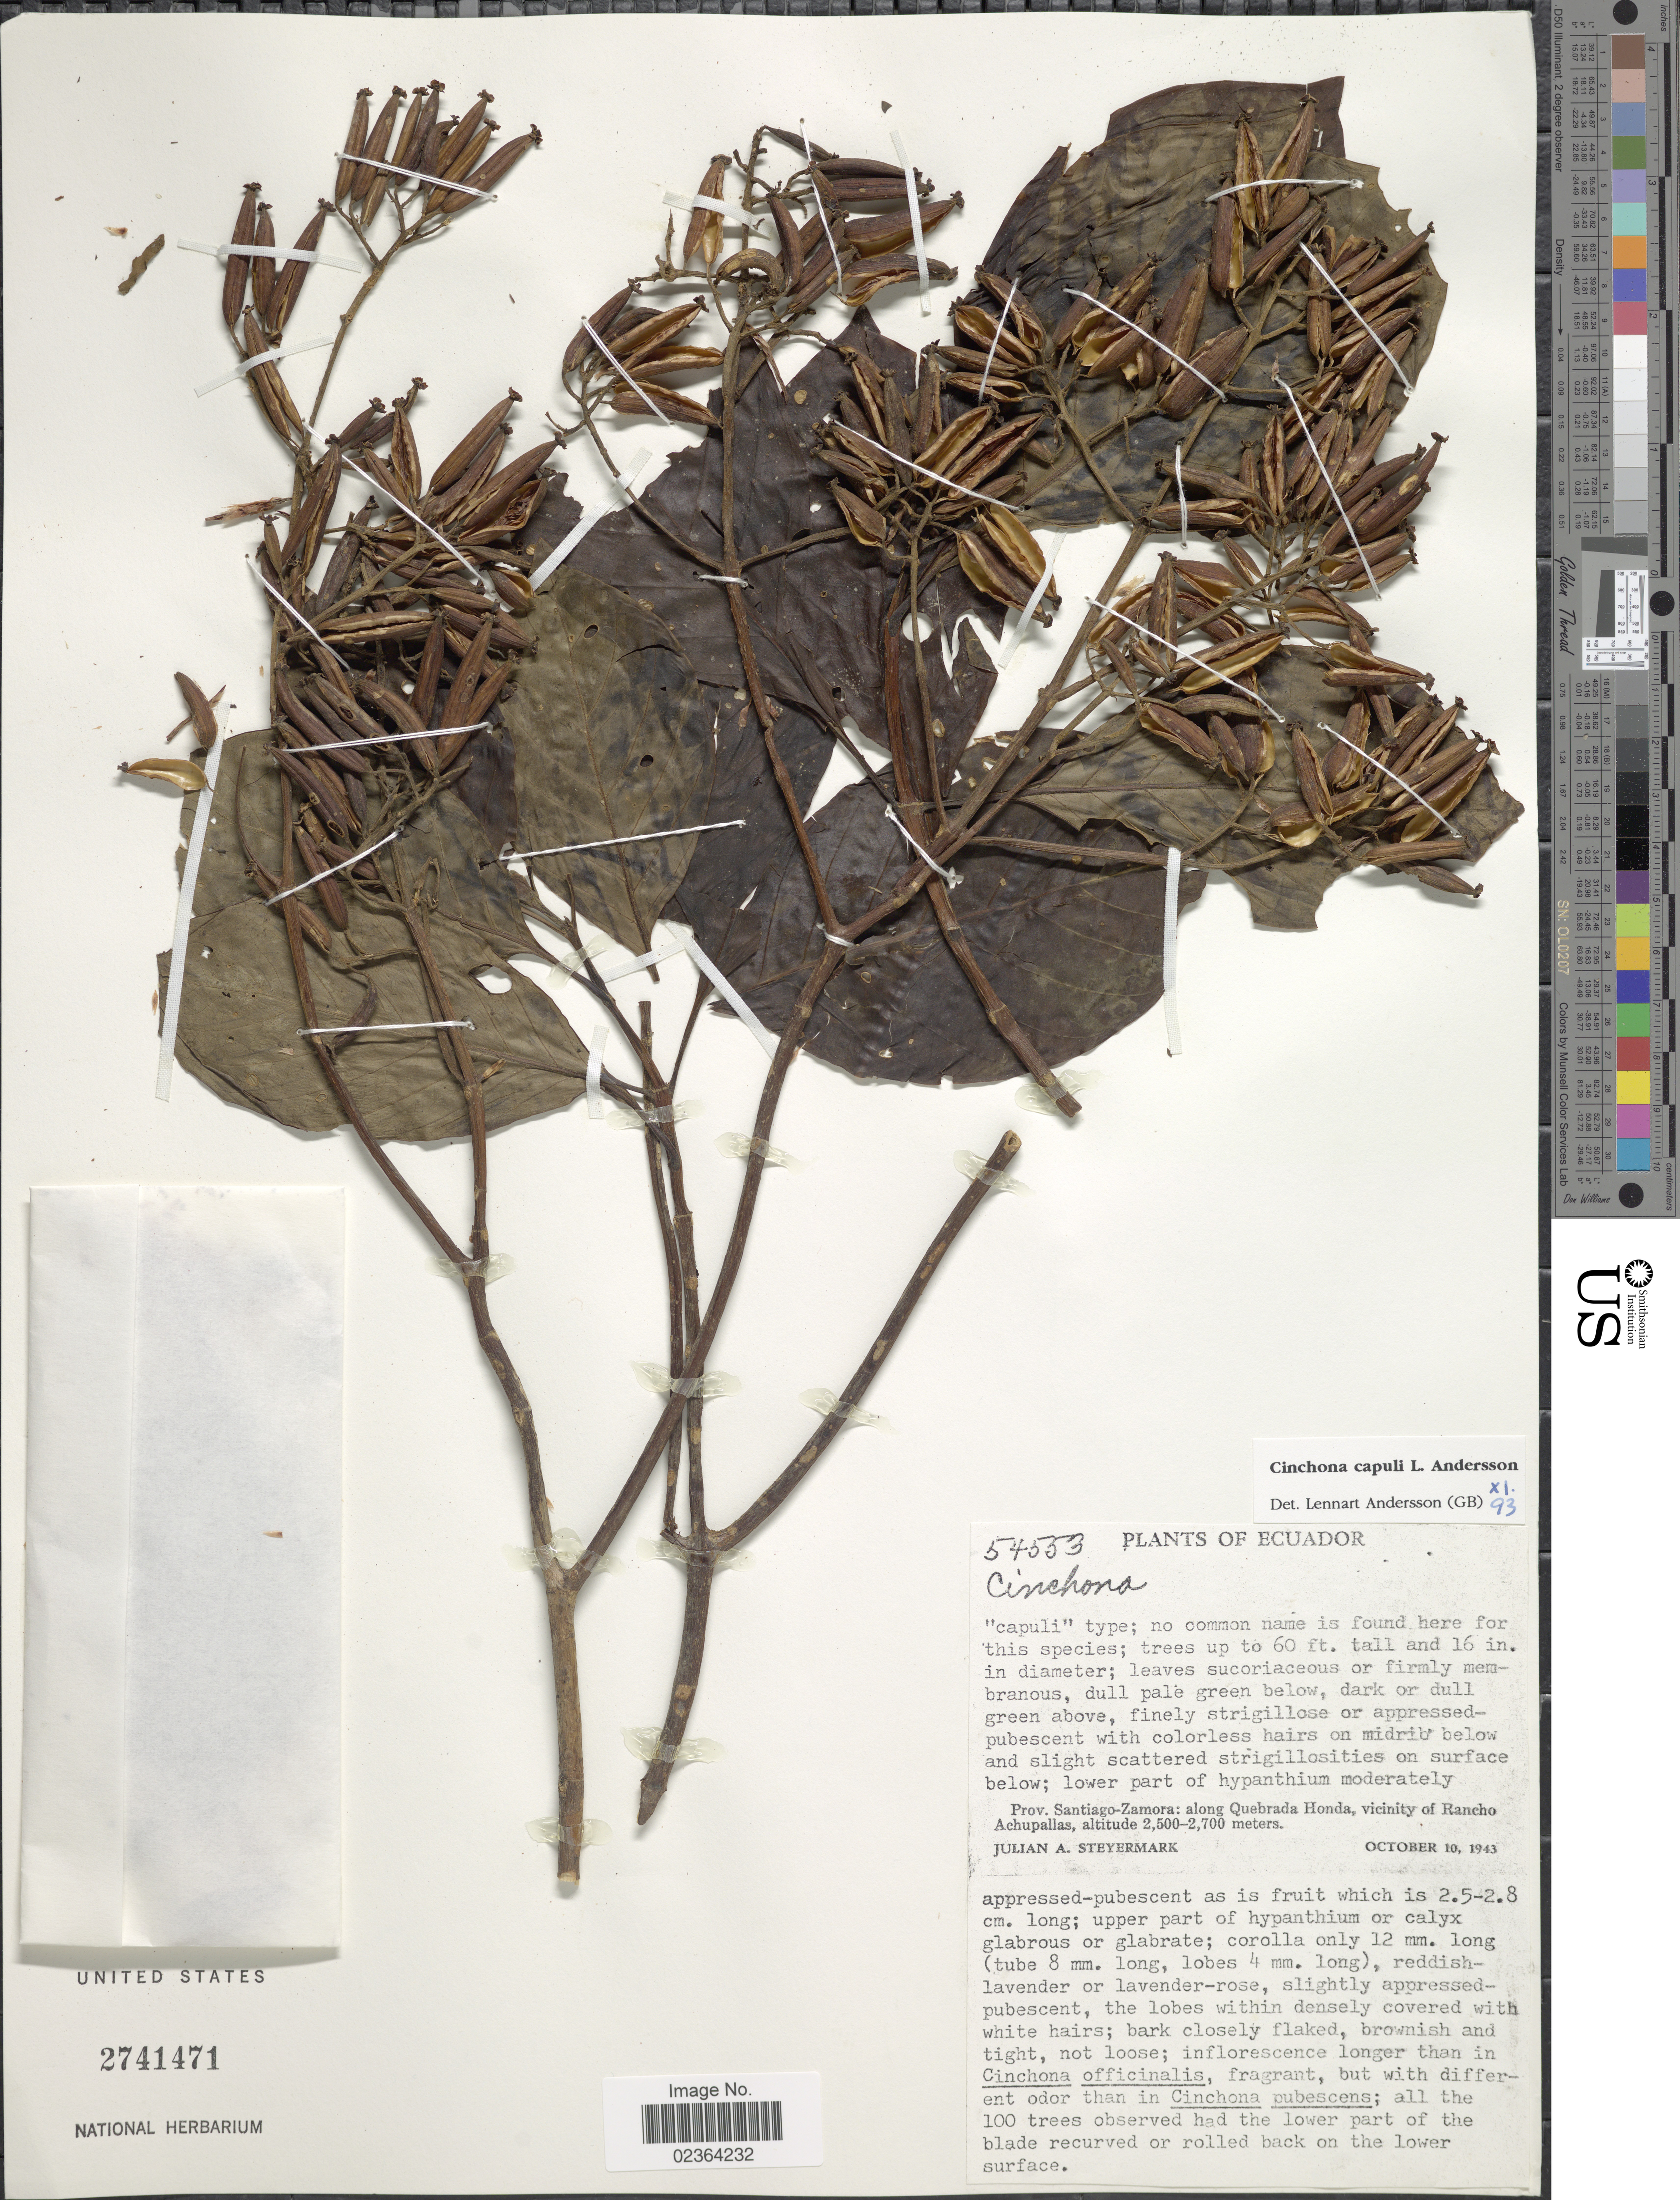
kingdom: Plantae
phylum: Tracheophyta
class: Magnoliopsida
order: Gentianales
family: Rubiaceae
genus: Cinchona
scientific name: Cinchona capuli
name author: L. Andersson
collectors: J. Steyermark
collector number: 54553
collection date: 1943-10-10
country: Ecuador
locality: Prov. Santiago-Zamora: along Quebrada Honda, vicinity of Rancho Achupallas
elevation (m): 2500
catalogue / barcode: US 2741471